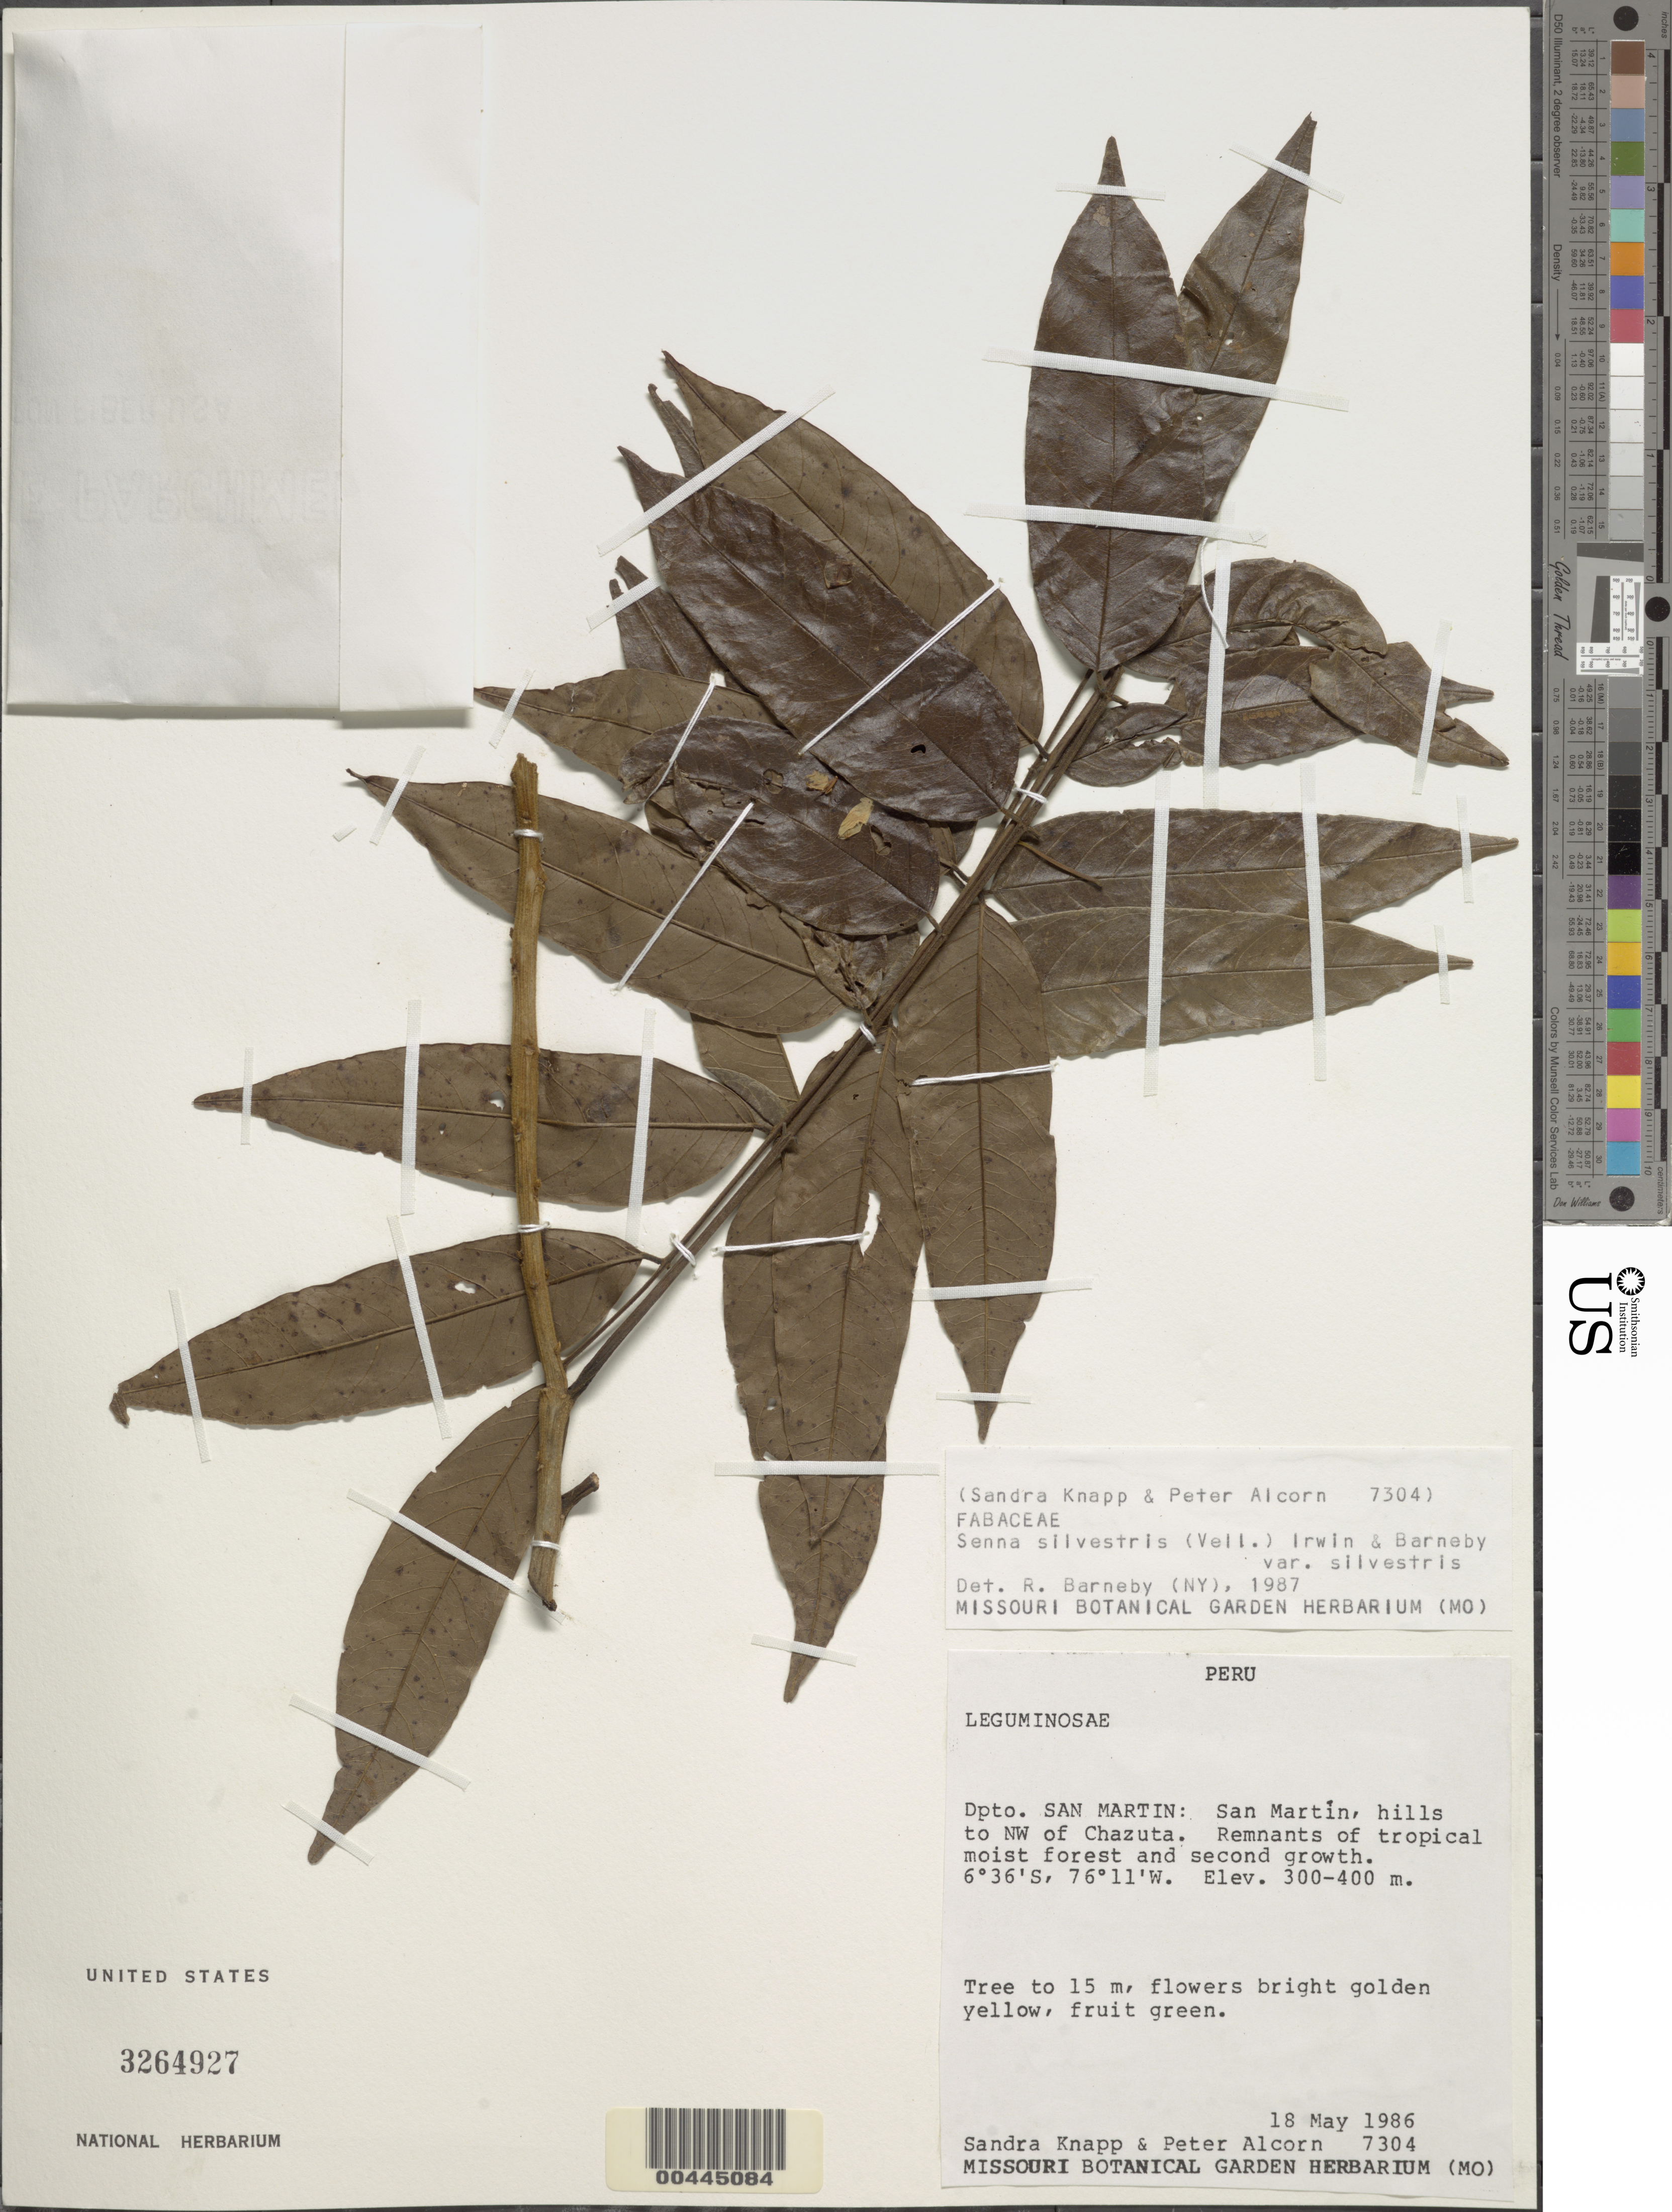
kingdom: Plantae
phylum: Tracheophyta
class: Magnoliopsida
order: Fabales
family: Fabaceae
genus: Senna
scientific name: Senna silvestris var. silvestris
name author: (Vell.) H.S. Irwin & Barneby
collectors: S. Knapp & P. Alcorn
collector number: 7304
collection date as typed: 18 May 1986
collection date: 1986-05-18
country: Peru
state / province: San Martín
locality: Nw of chazuta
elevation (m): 300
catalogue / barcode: US 3264927